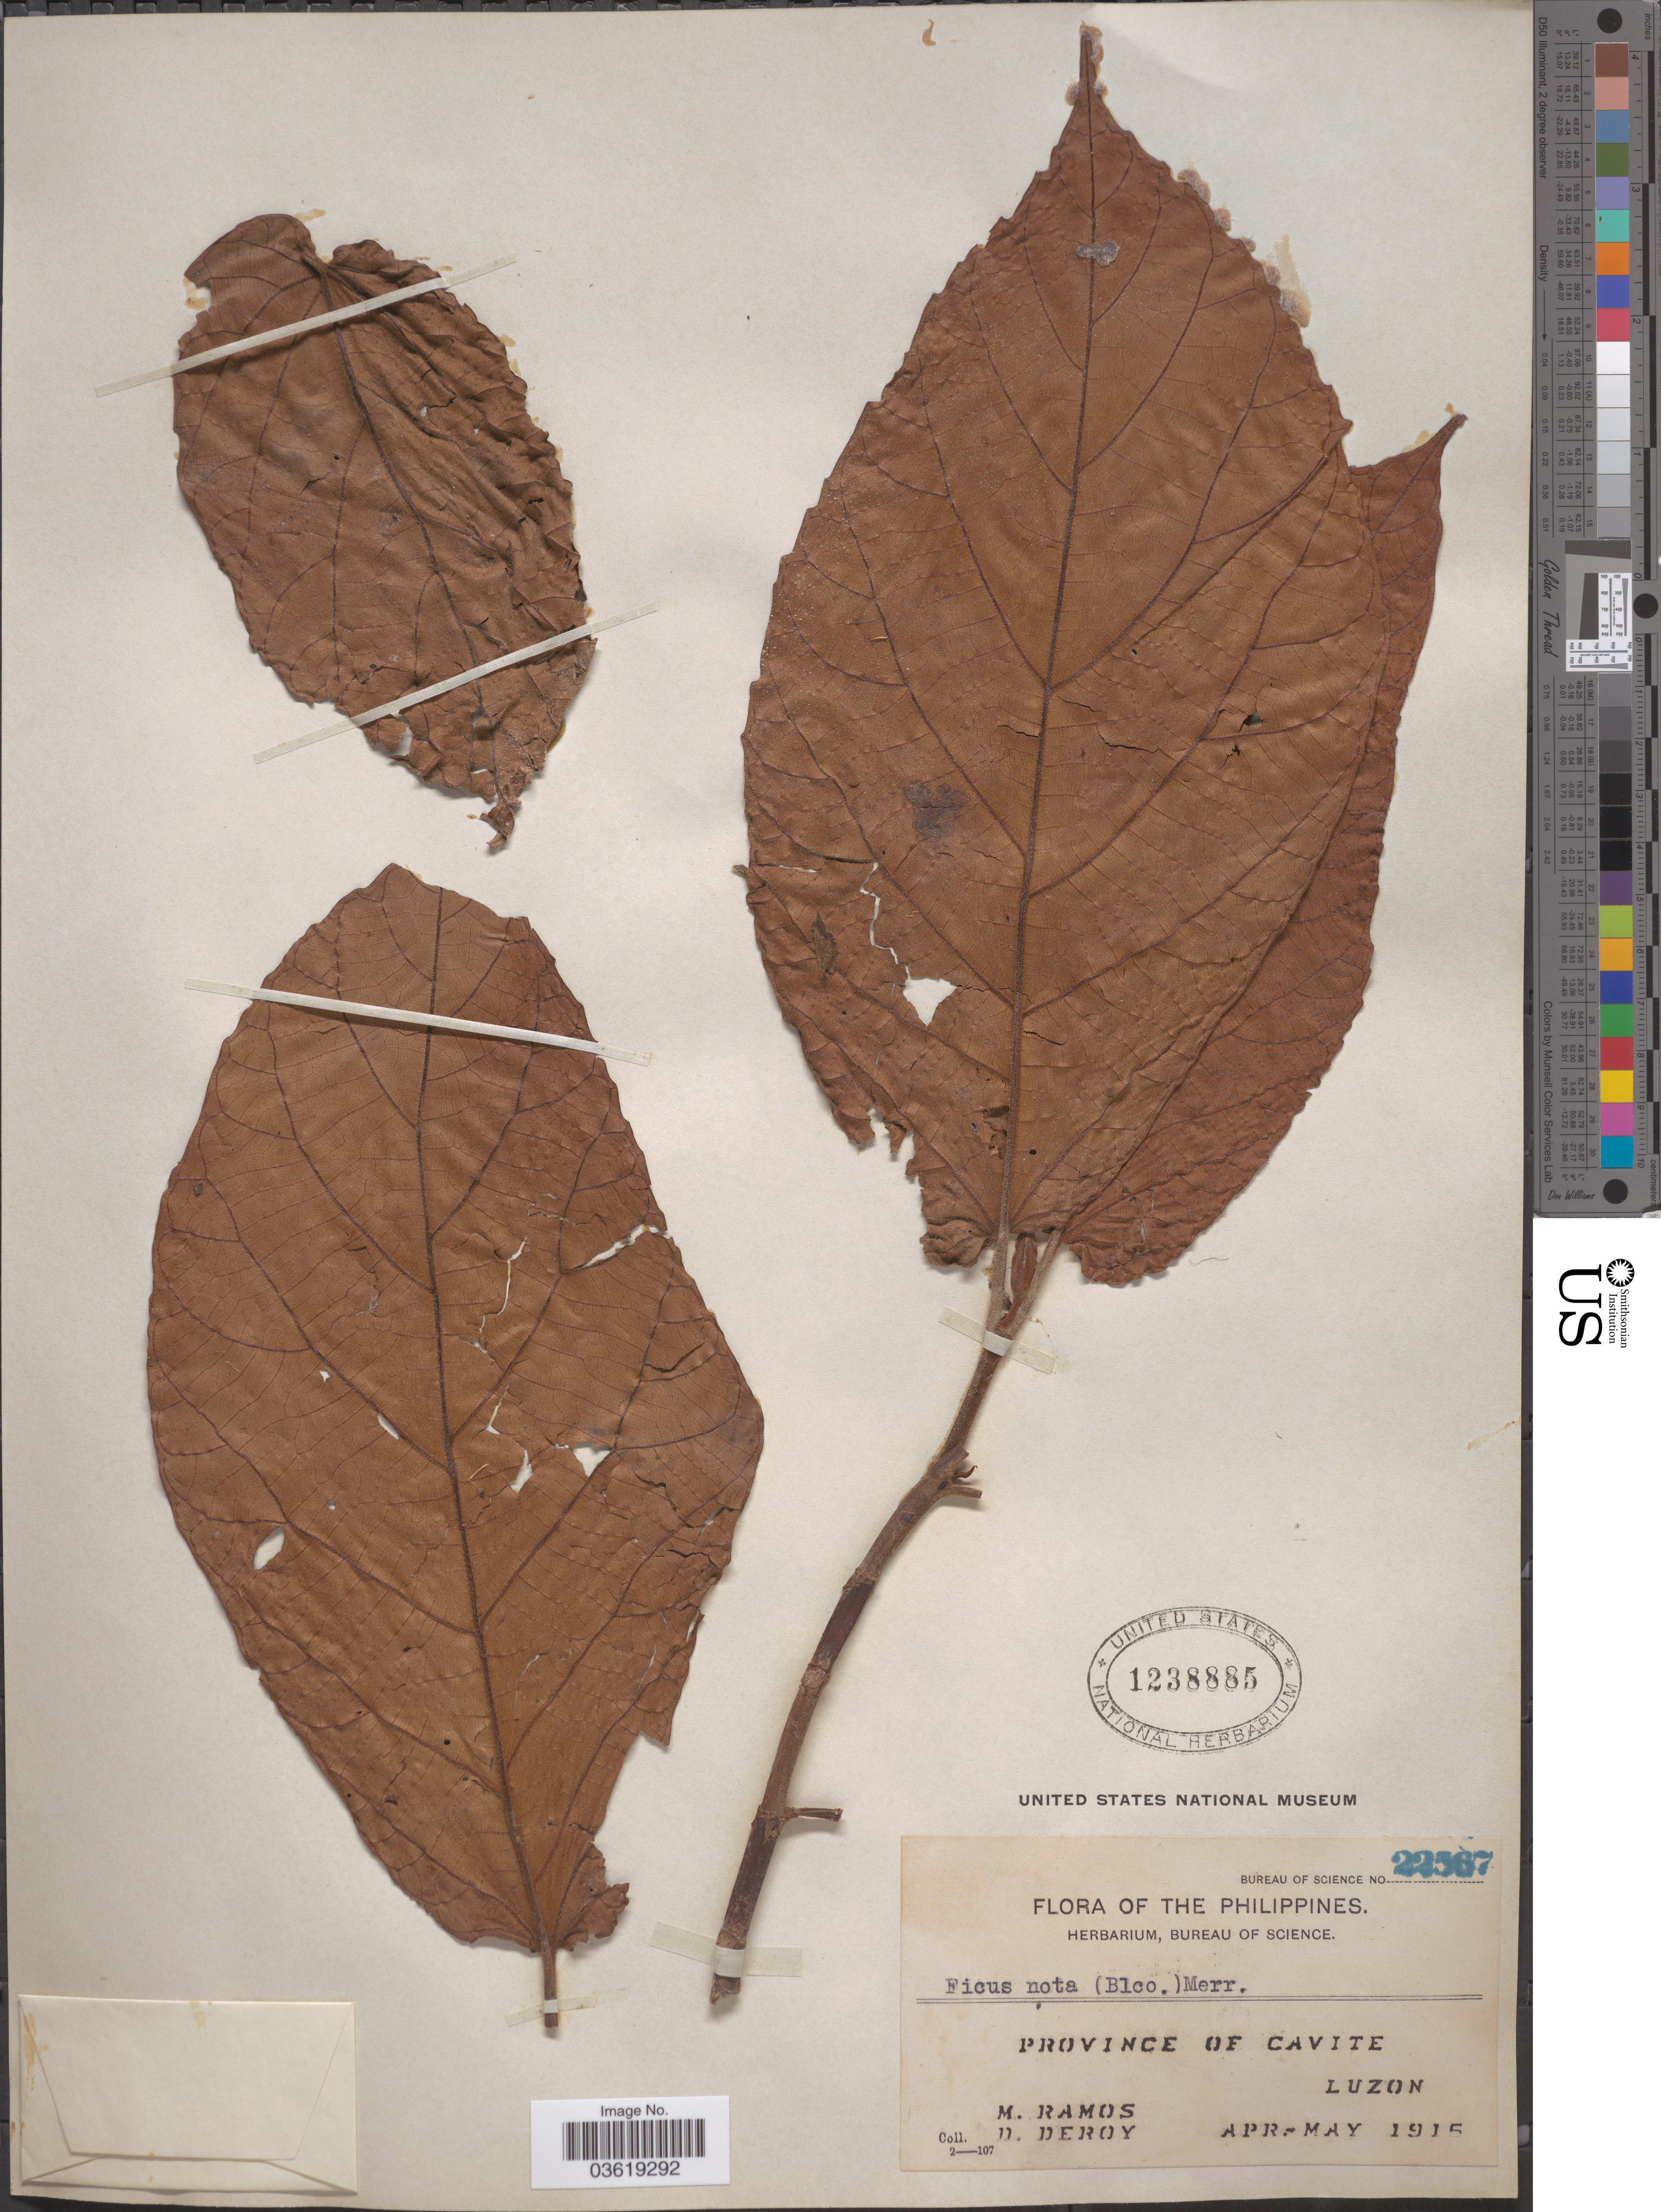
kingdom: Plantae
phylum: Tracheophyta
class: Magnoliopsida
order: Rosales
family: Moraceae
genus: Ficus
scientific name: Ficus nota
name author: (C.E. Blanco) Merr.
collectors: M. Ramos & D. Deroy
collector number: Bureau of Science 22567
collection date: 1915-04/1915-05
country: Philippines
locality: Province of Cavite, Luzon.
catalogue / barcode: US 1238885